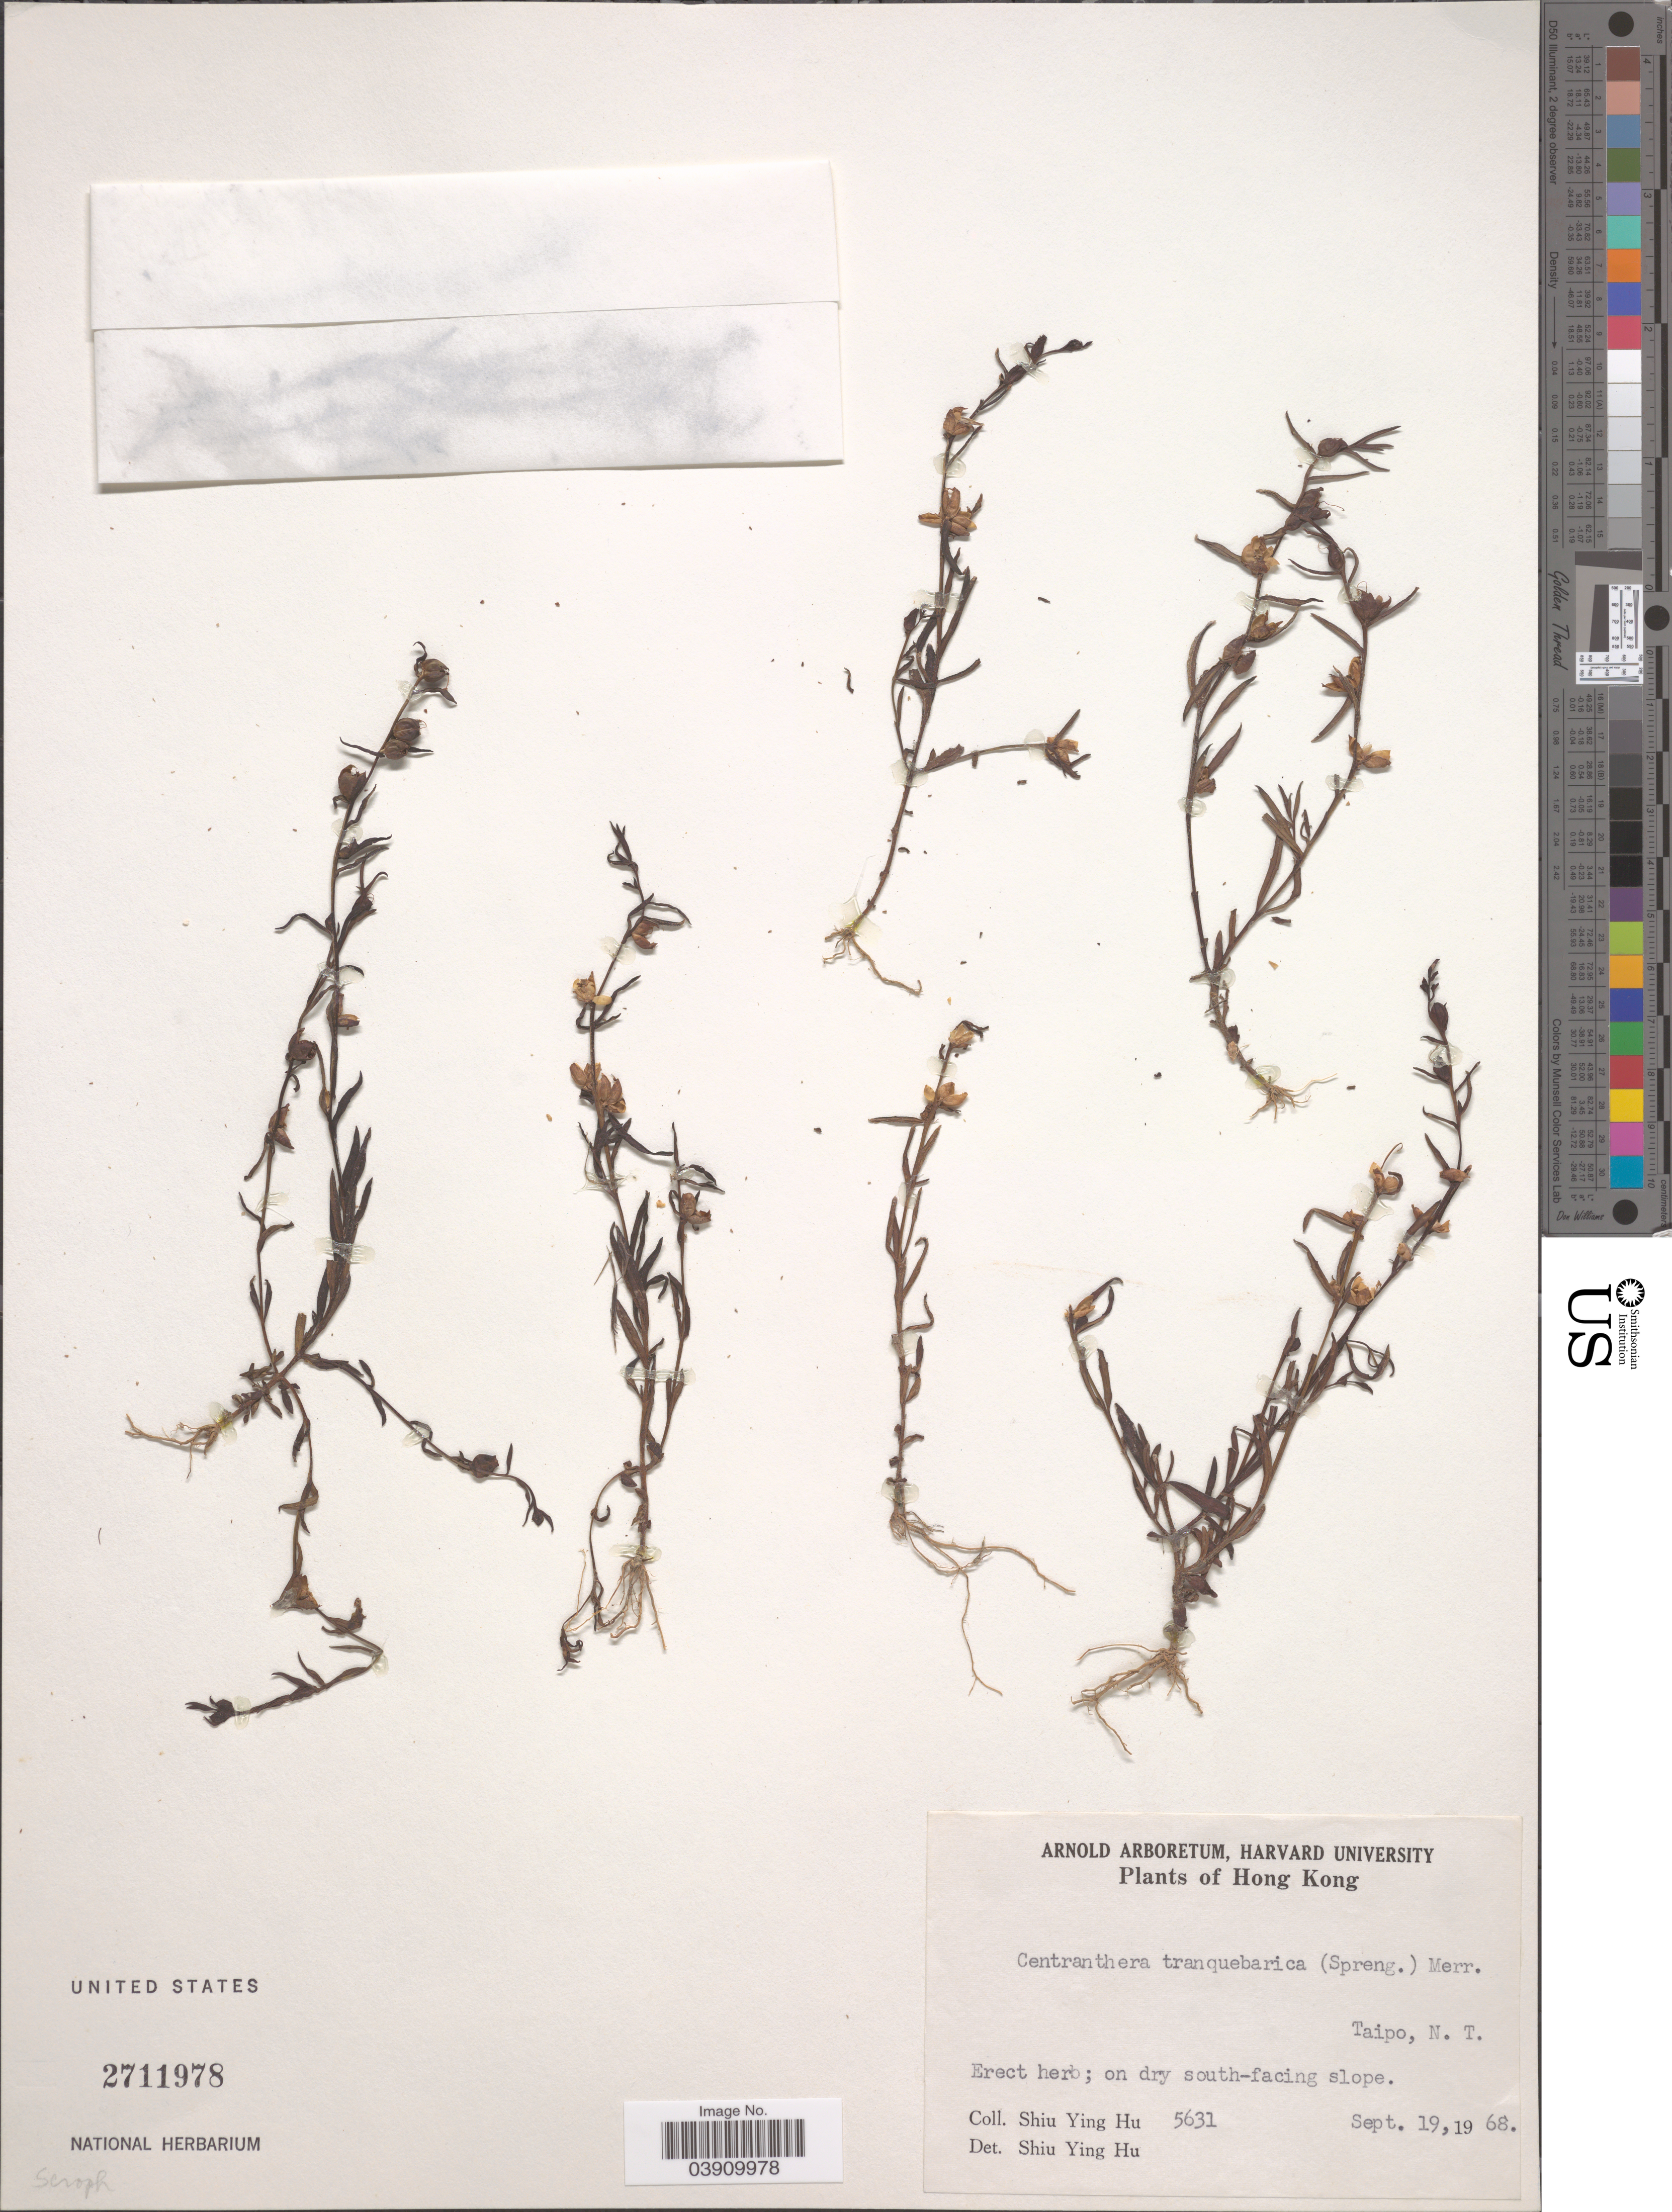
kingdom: Plantae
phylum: Tracheophyta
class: Magnoliopsida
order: Lamiales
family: Orobanchaceae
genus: Centranthera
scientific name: Centranthera tranquebarica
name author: (Spreng.) Merr.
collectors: S. Y. Hu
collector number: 5631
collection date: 1968-09-19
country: China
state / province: Hong Kong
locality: Taipo, N.T.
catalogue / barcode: US 2711978